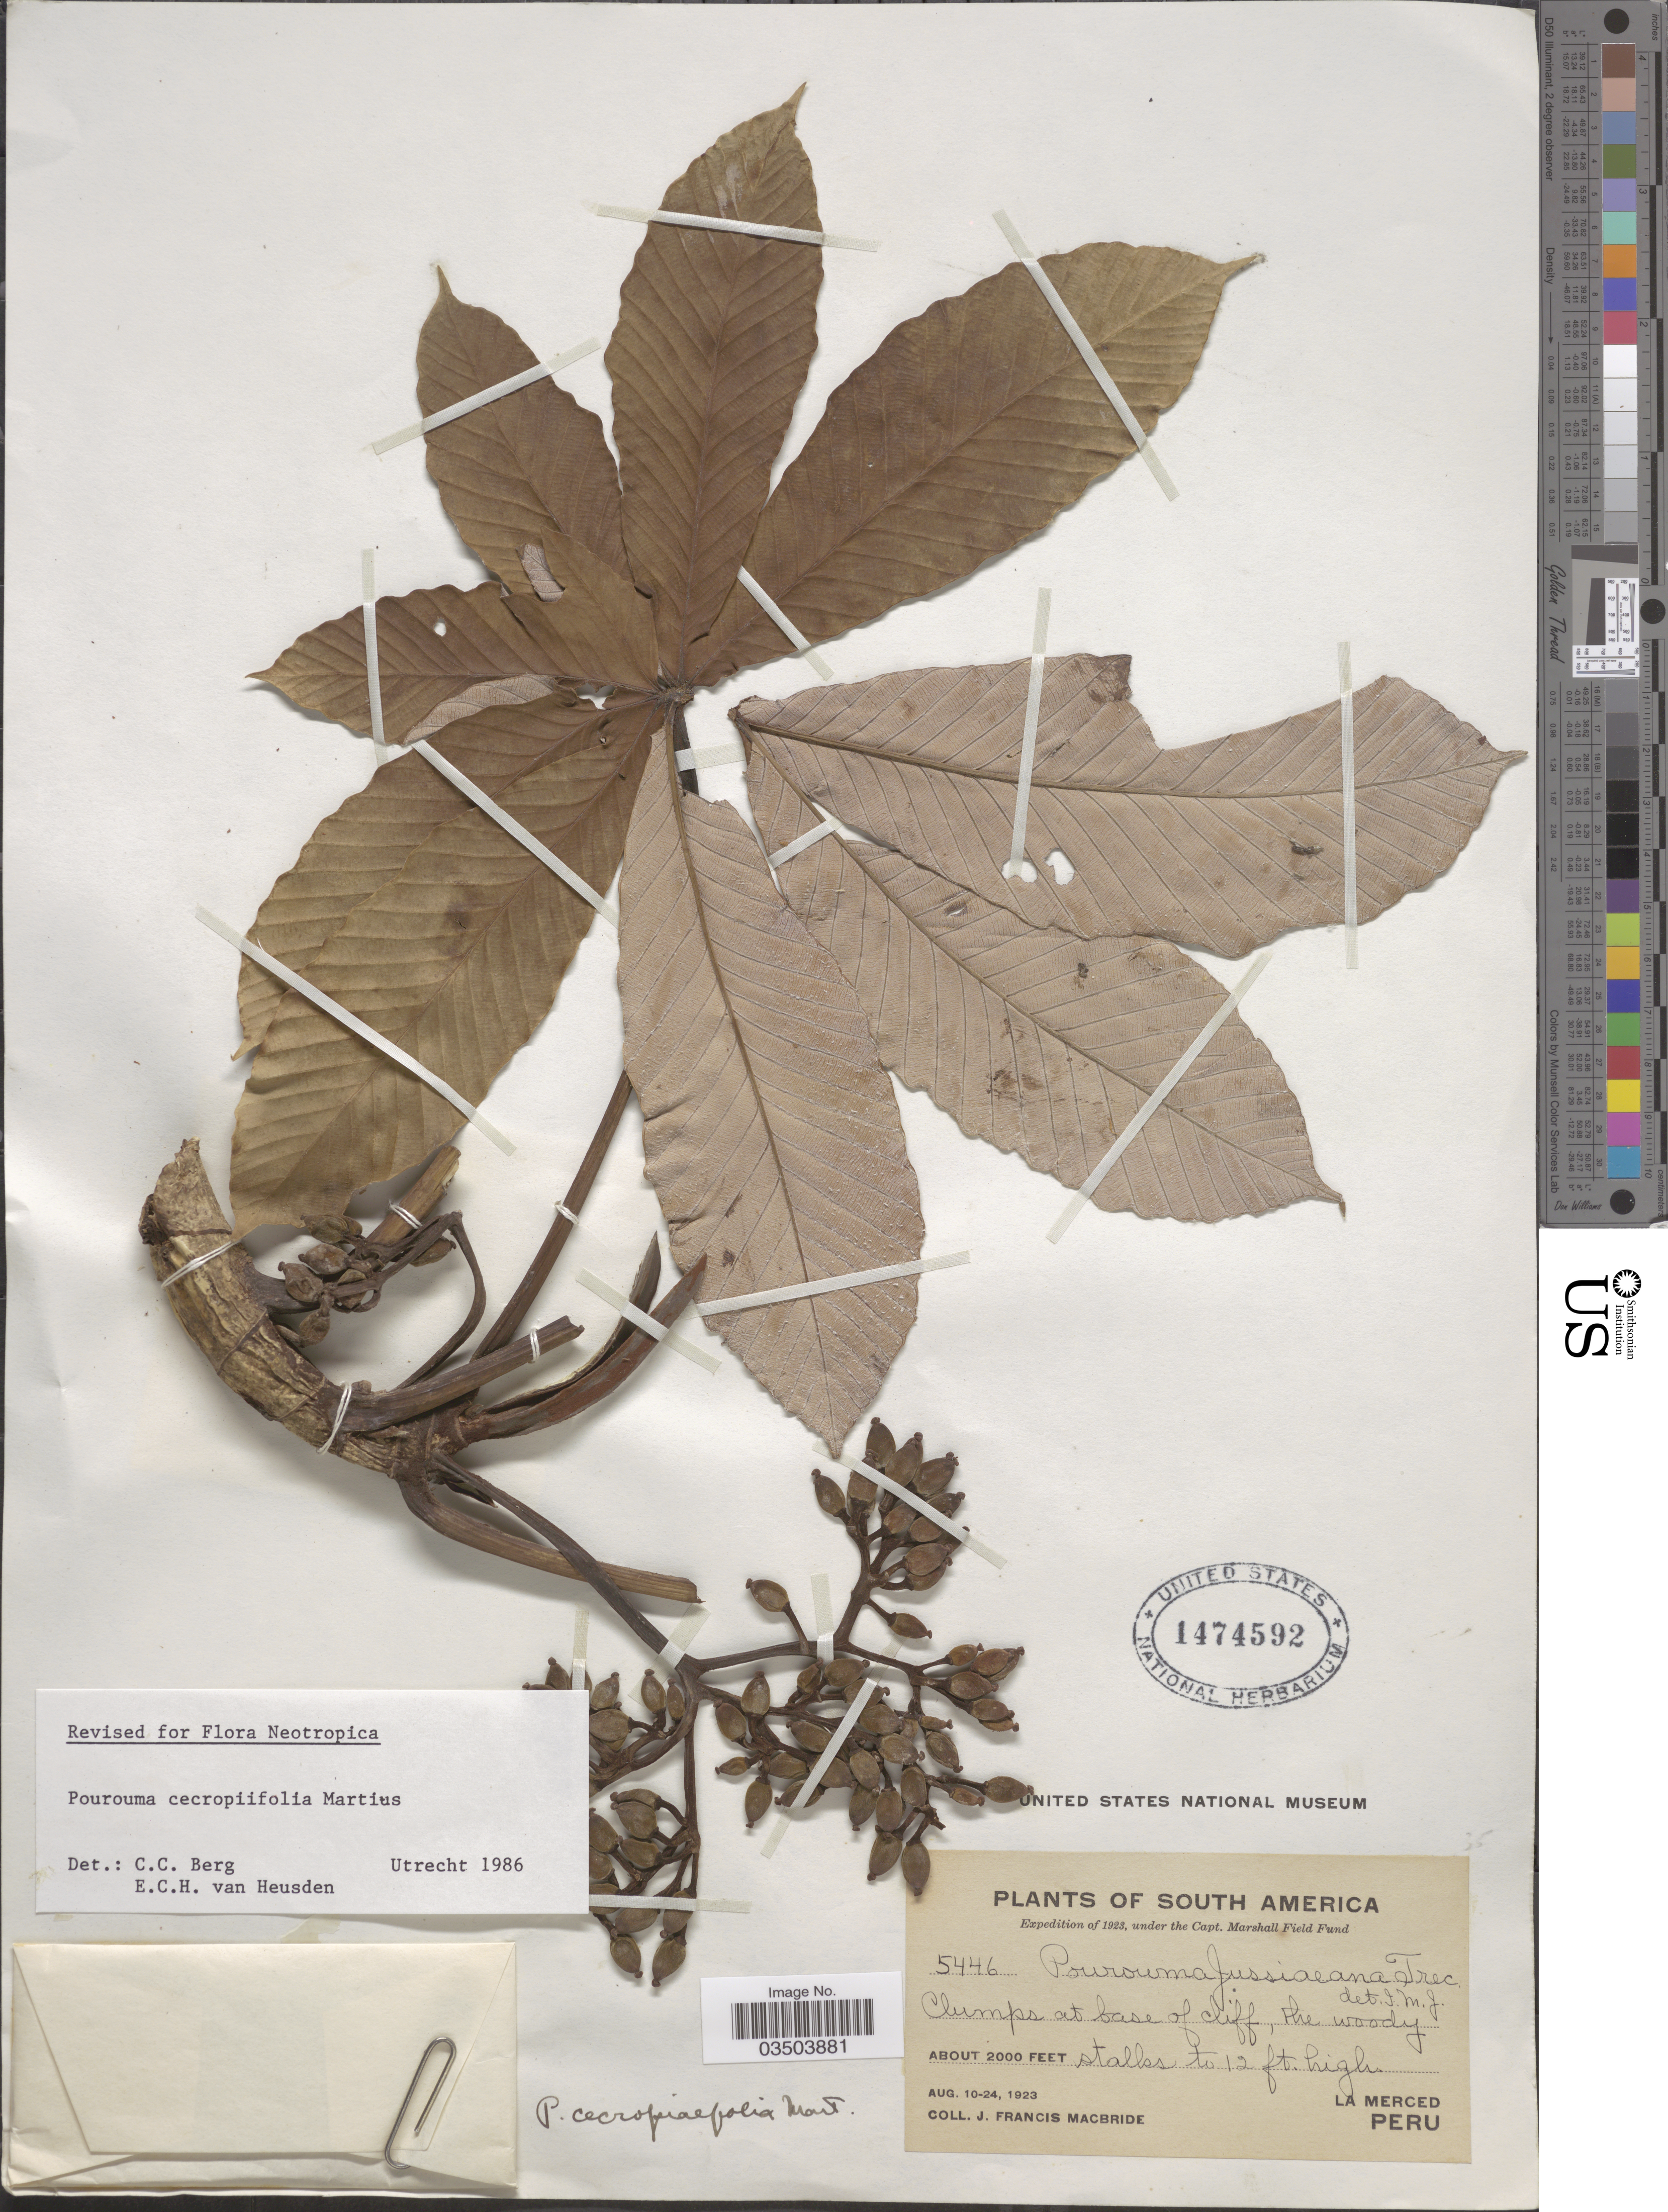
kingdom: Plantae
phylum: Tracheophyta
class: Magnoliopsida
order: Rosales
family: Urticaceae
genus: Pourouma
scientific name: Pourouma cecropiifolia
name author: Mart.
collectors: J. F. Macbride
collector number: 5446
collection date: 1923-08-10/1923-08-24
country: Peru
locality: Clumps at base of cliff. La Merced.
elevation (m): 610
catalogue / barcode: US 1474592